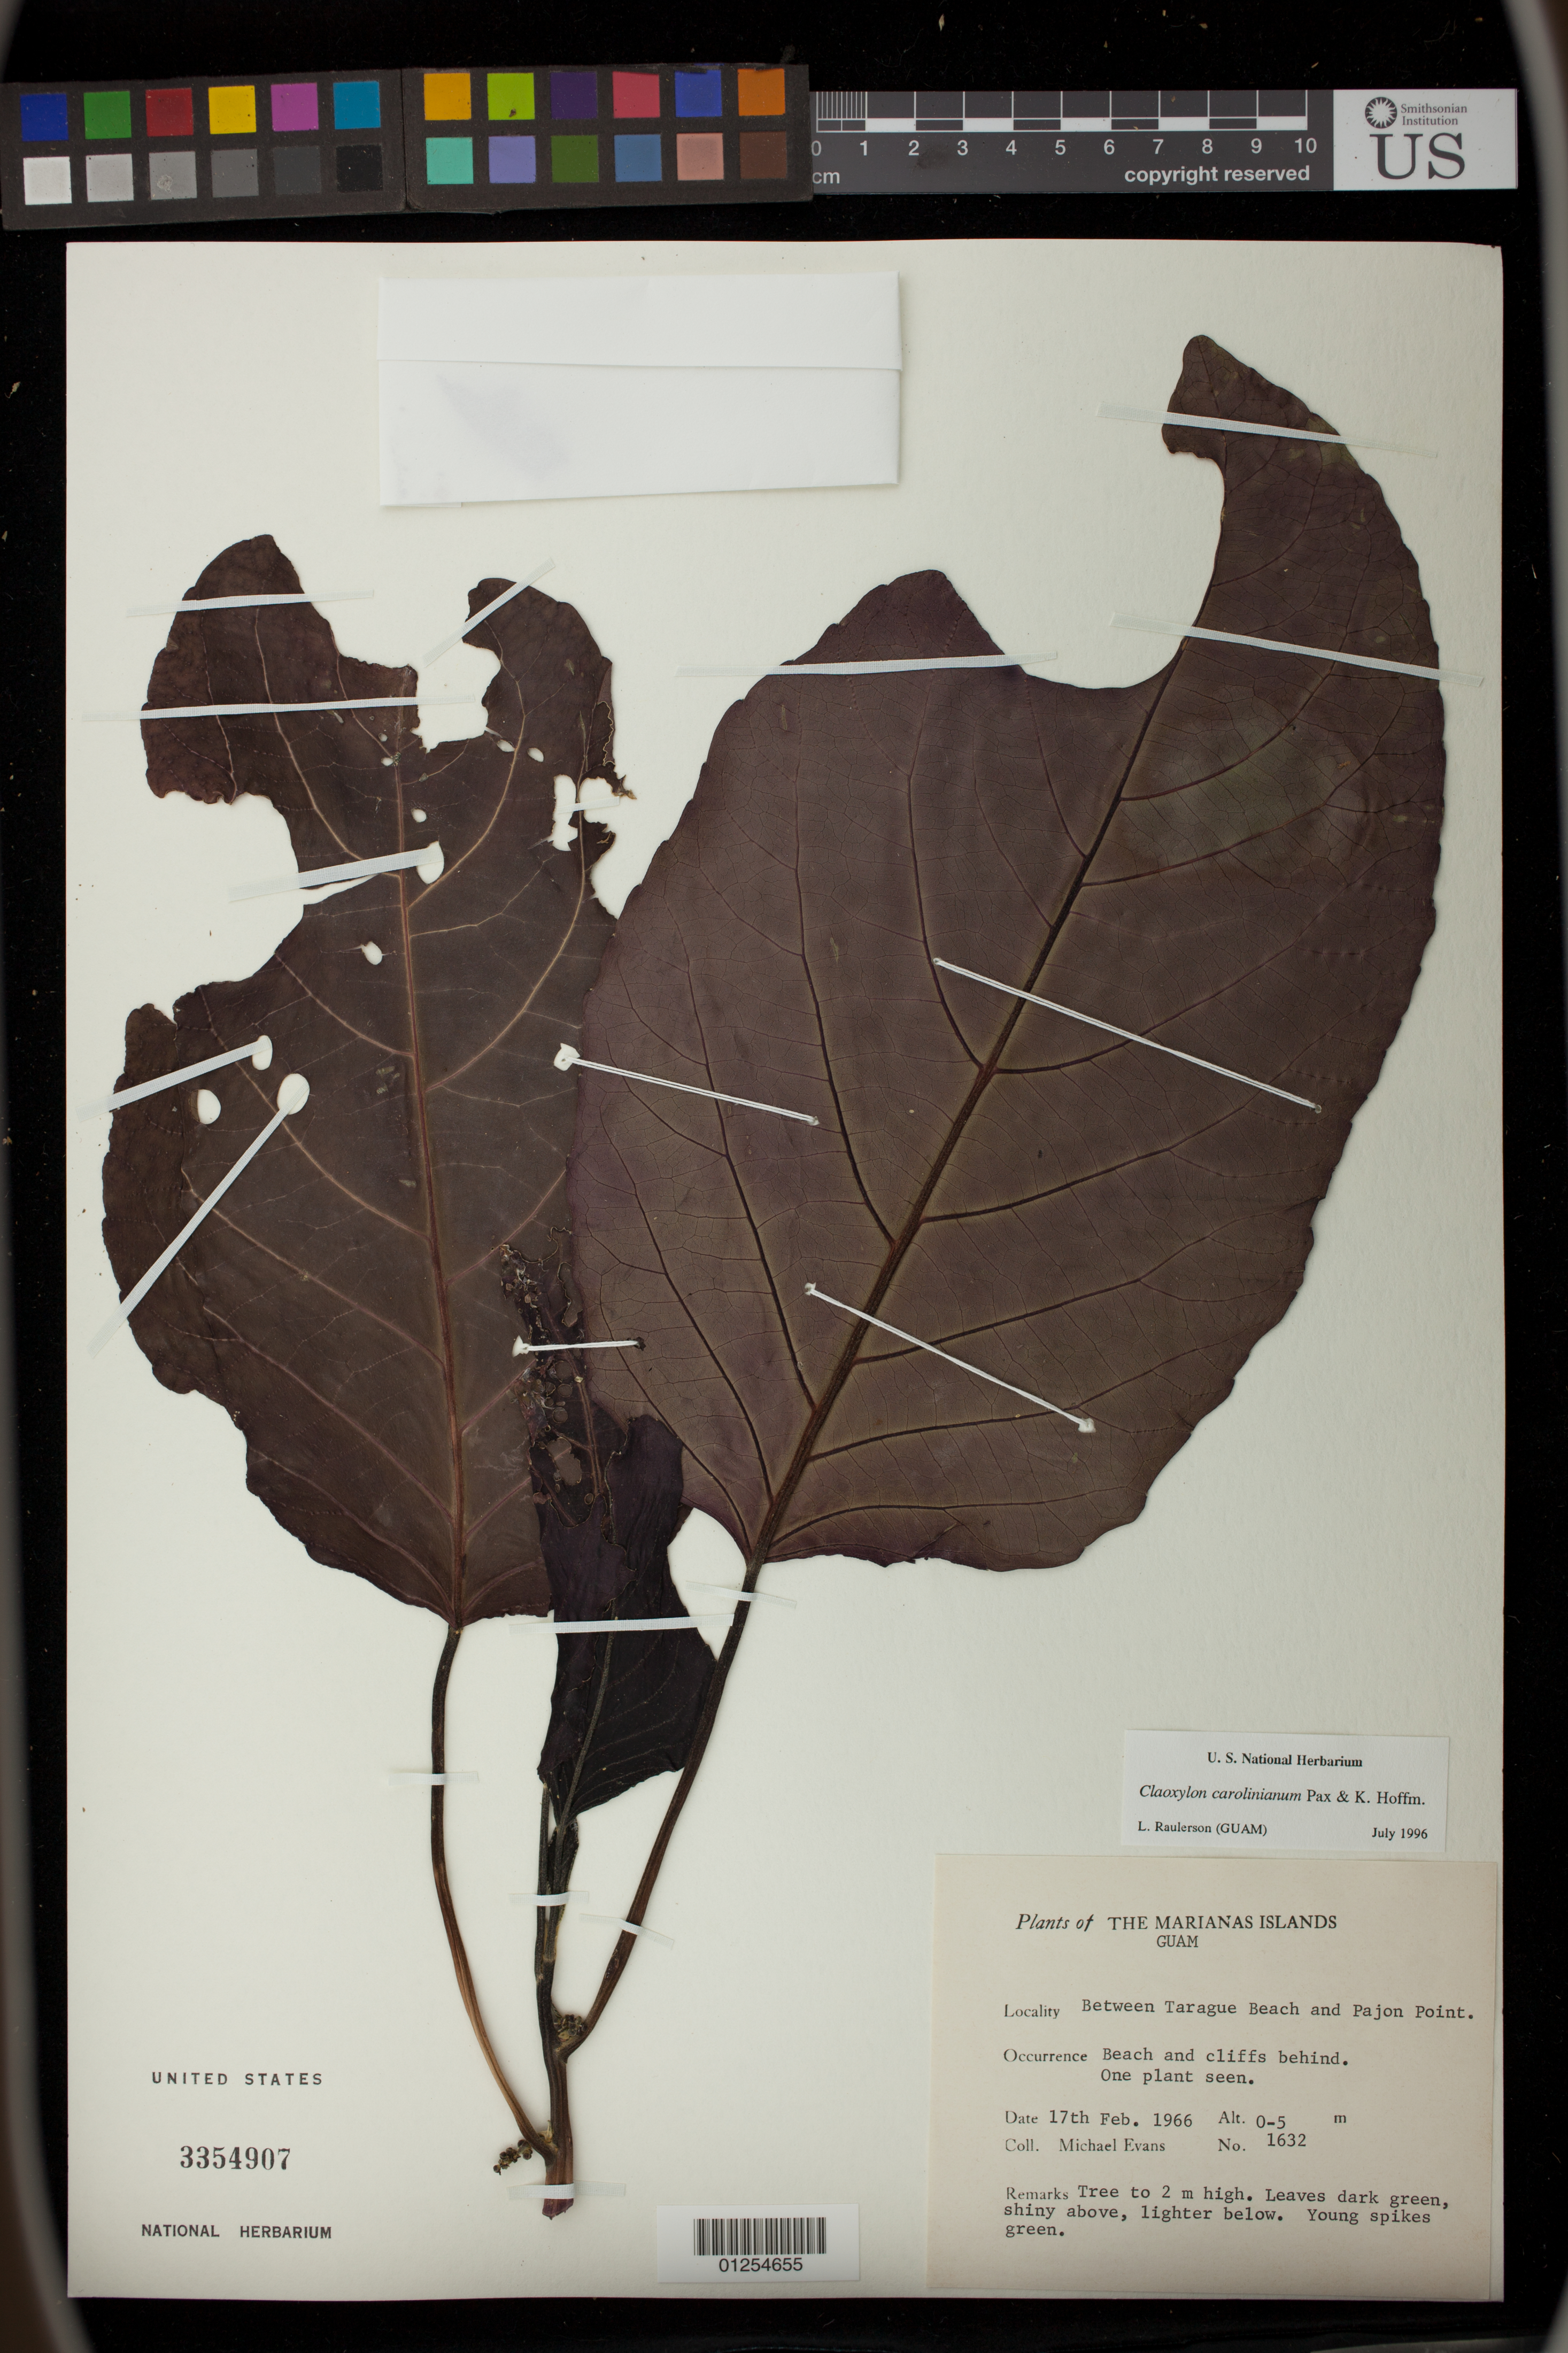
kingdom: Plantae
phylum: Tracheophyta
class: Magnoliopsida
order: Malpighiales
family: Euphorbiaceae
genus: Claoxylon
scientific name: Claoxylon carolinianum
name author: Pax & K. Hoffm.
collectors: M. Evans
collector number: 1632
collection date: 1966-02-17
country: Guam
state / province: Yigo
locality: Between Tarague Beach and Pajon Point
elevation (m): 0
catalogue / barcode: US 3354907